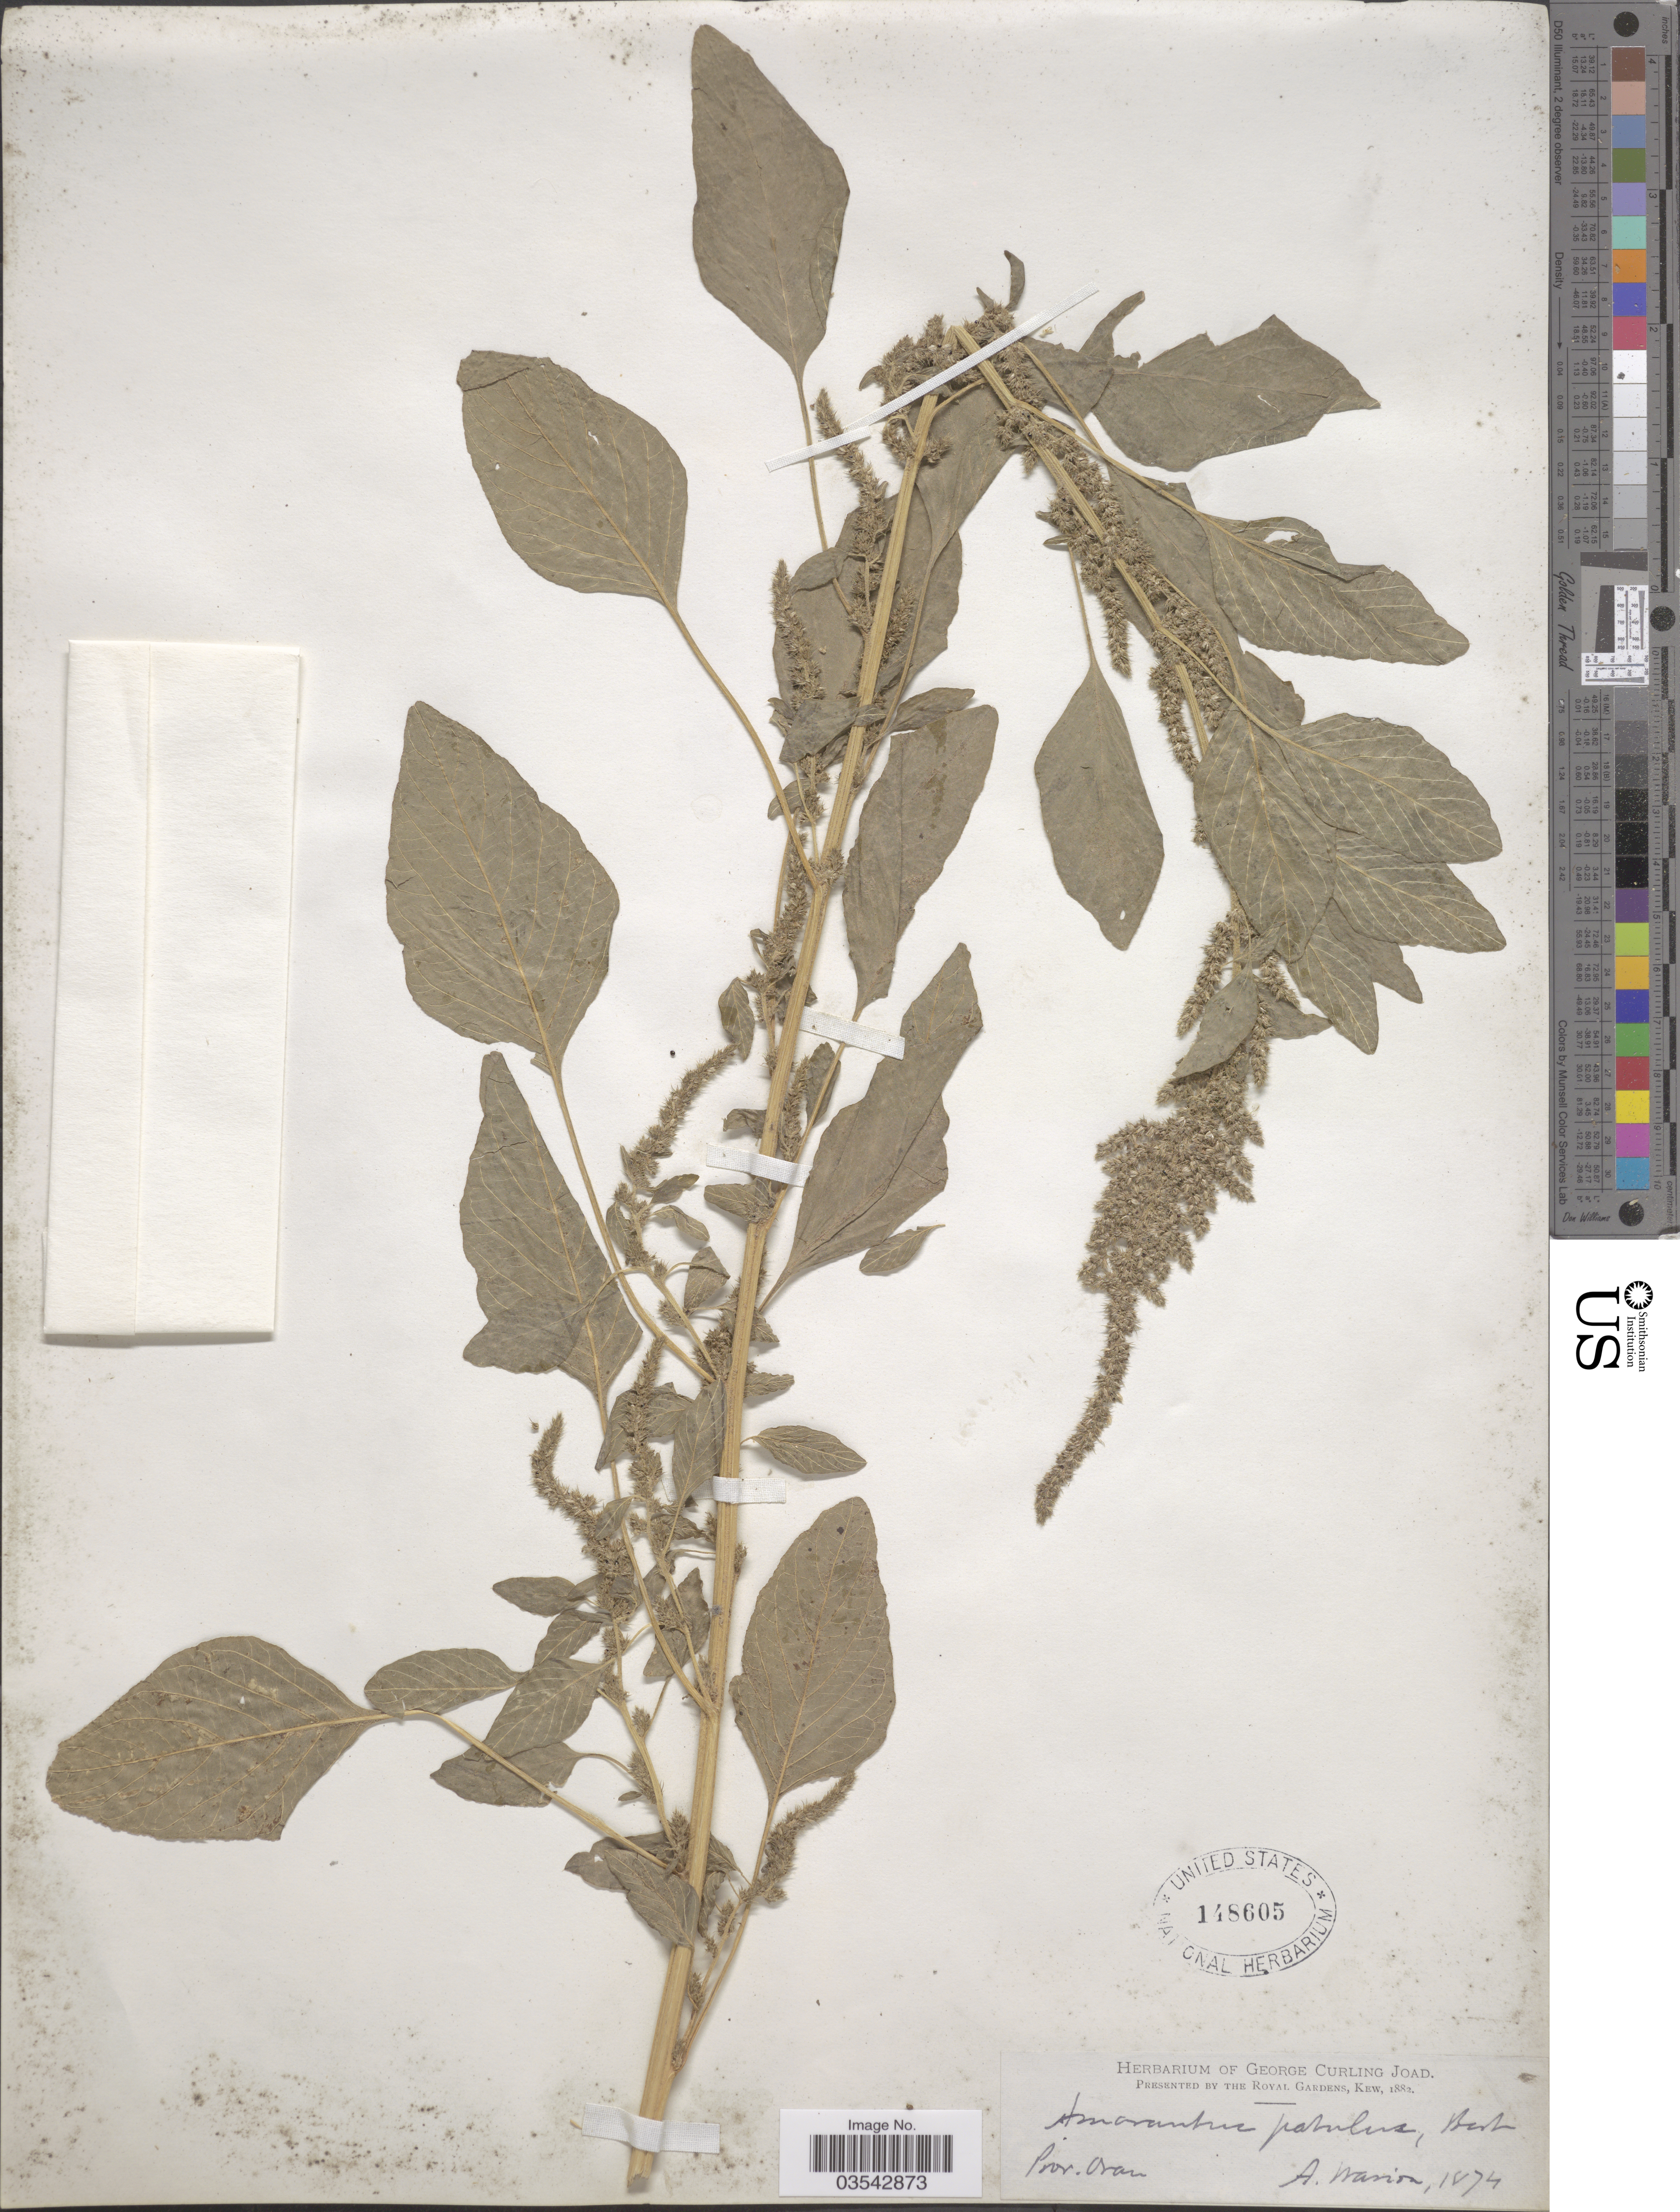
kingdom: Plantae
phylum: Tracheophyta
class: Magnoliopsida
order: Caryophyllales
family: Amaranthaceae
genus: Amaranthus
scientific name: Amaranthus patulus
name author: Bertol.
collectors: A. Warion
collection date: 1874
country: Algeria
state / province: Oran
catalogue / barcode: US 148605